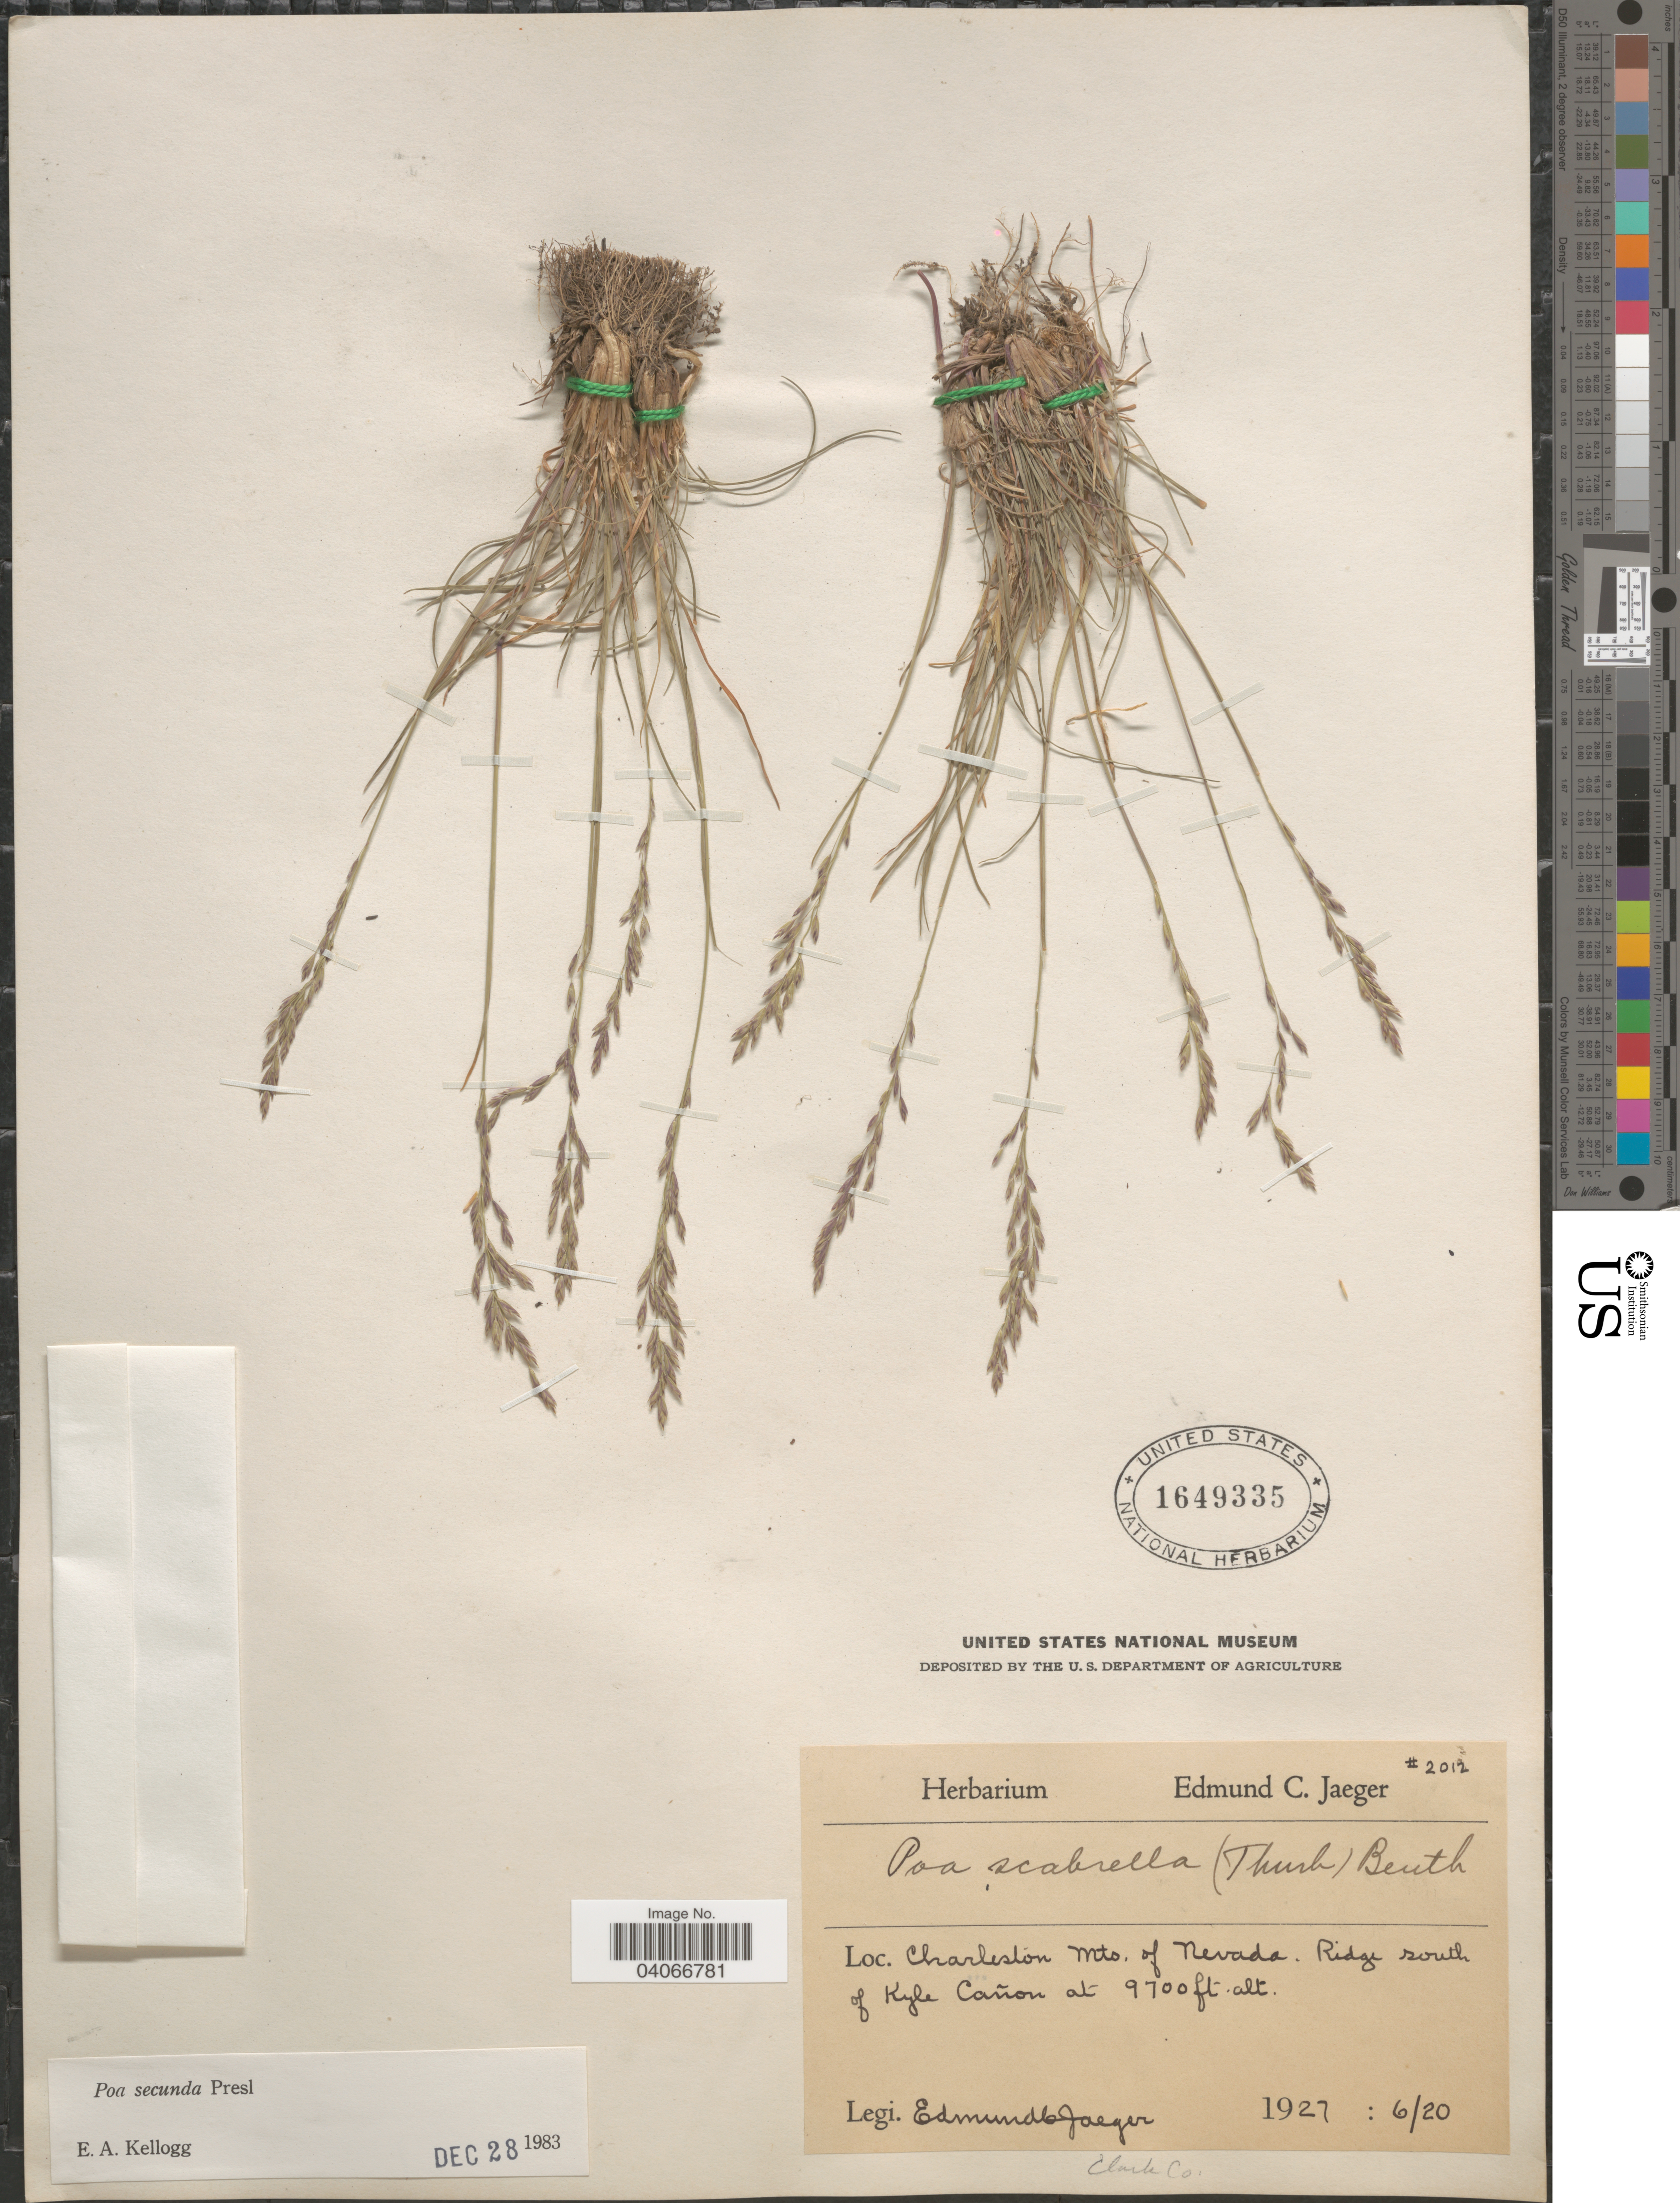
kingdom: Plantae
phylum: Tracheophyta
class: Liliopsida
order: Poales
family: Poaceae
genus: Poa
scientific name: Poa secunda subsp. secunda var. scabrella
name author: (Thurb.) Soreng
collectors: E. Jaeger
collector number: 2012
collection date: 1927-06-20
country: United States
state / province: Nevada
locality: Charleston Mts. of Nevada. Ridge south of Kyle Cañon. Clark Co.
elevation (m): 2957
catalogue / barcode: US 1649335